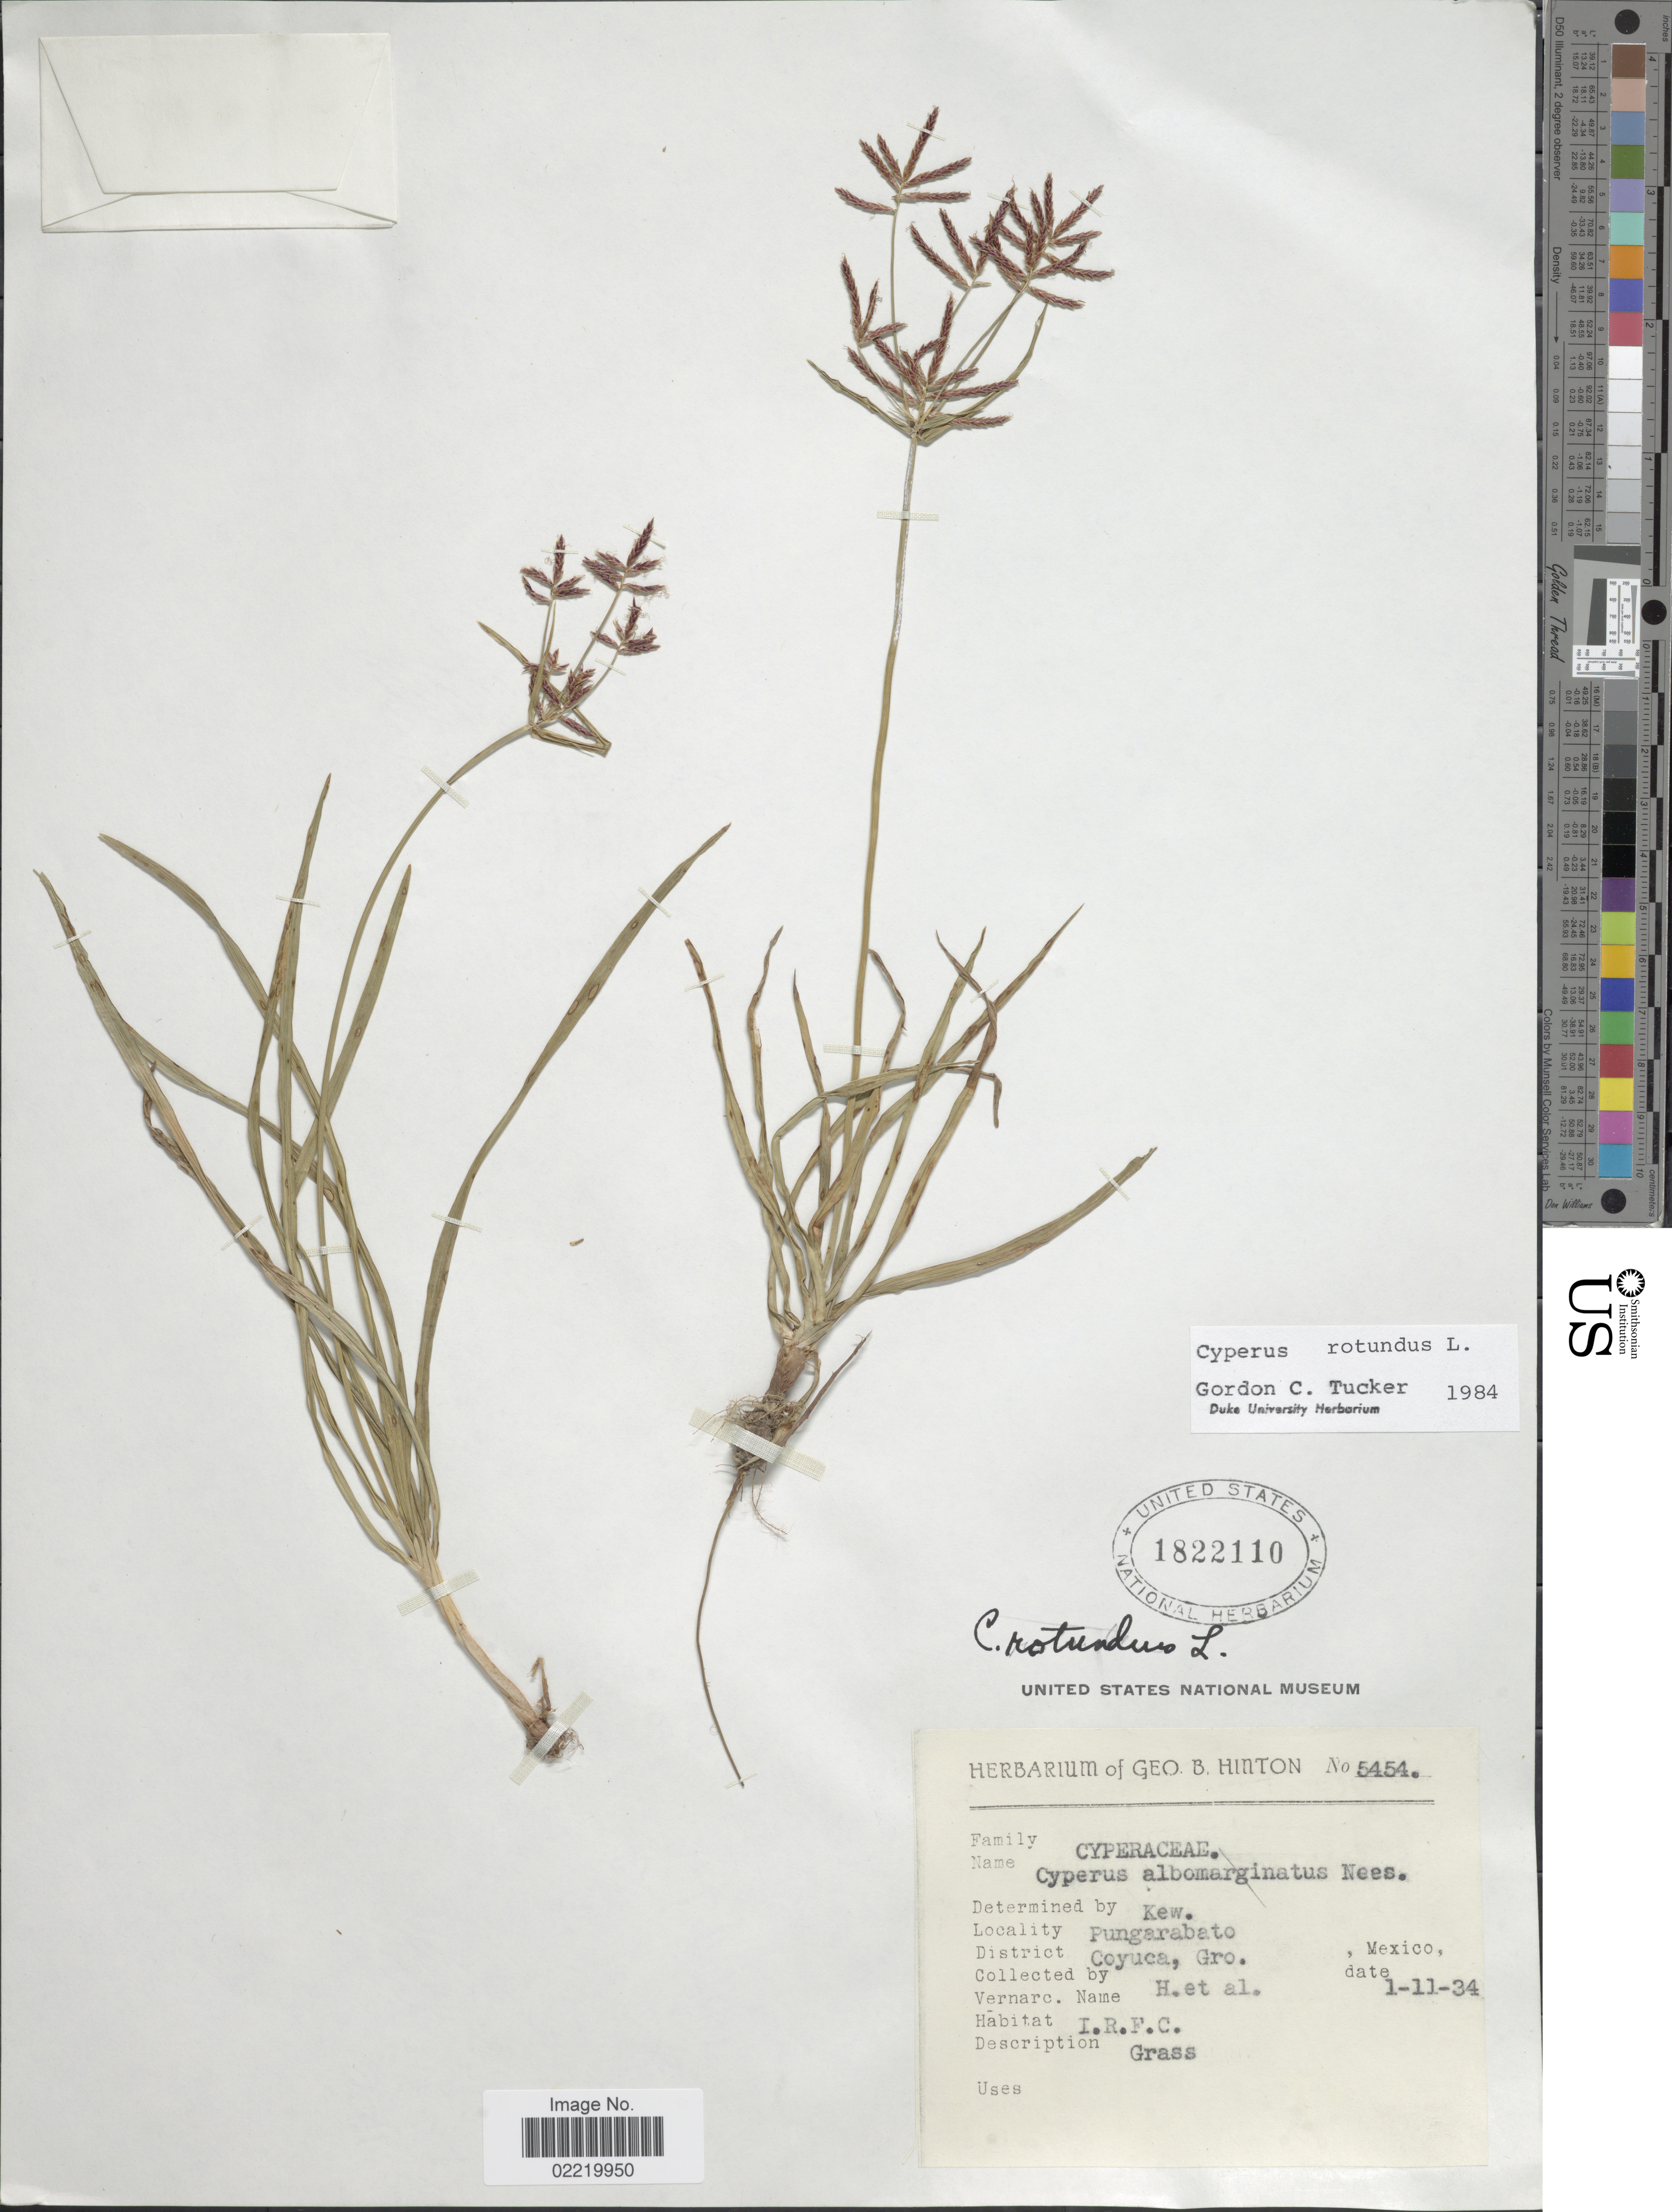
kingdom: Plantae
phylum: Tracheophyta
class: Liliopsida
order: Poales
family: Cyperaceae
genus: Cyperus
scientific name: Cyperus rotundus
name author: L.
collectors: G. B. Hinton & et al.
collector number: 5454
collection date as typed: Transcribed d/m/y: 11/1/34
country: Mexico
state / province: Guerrero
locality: Pungarabato, district Coyuca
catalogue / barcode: US 1822110